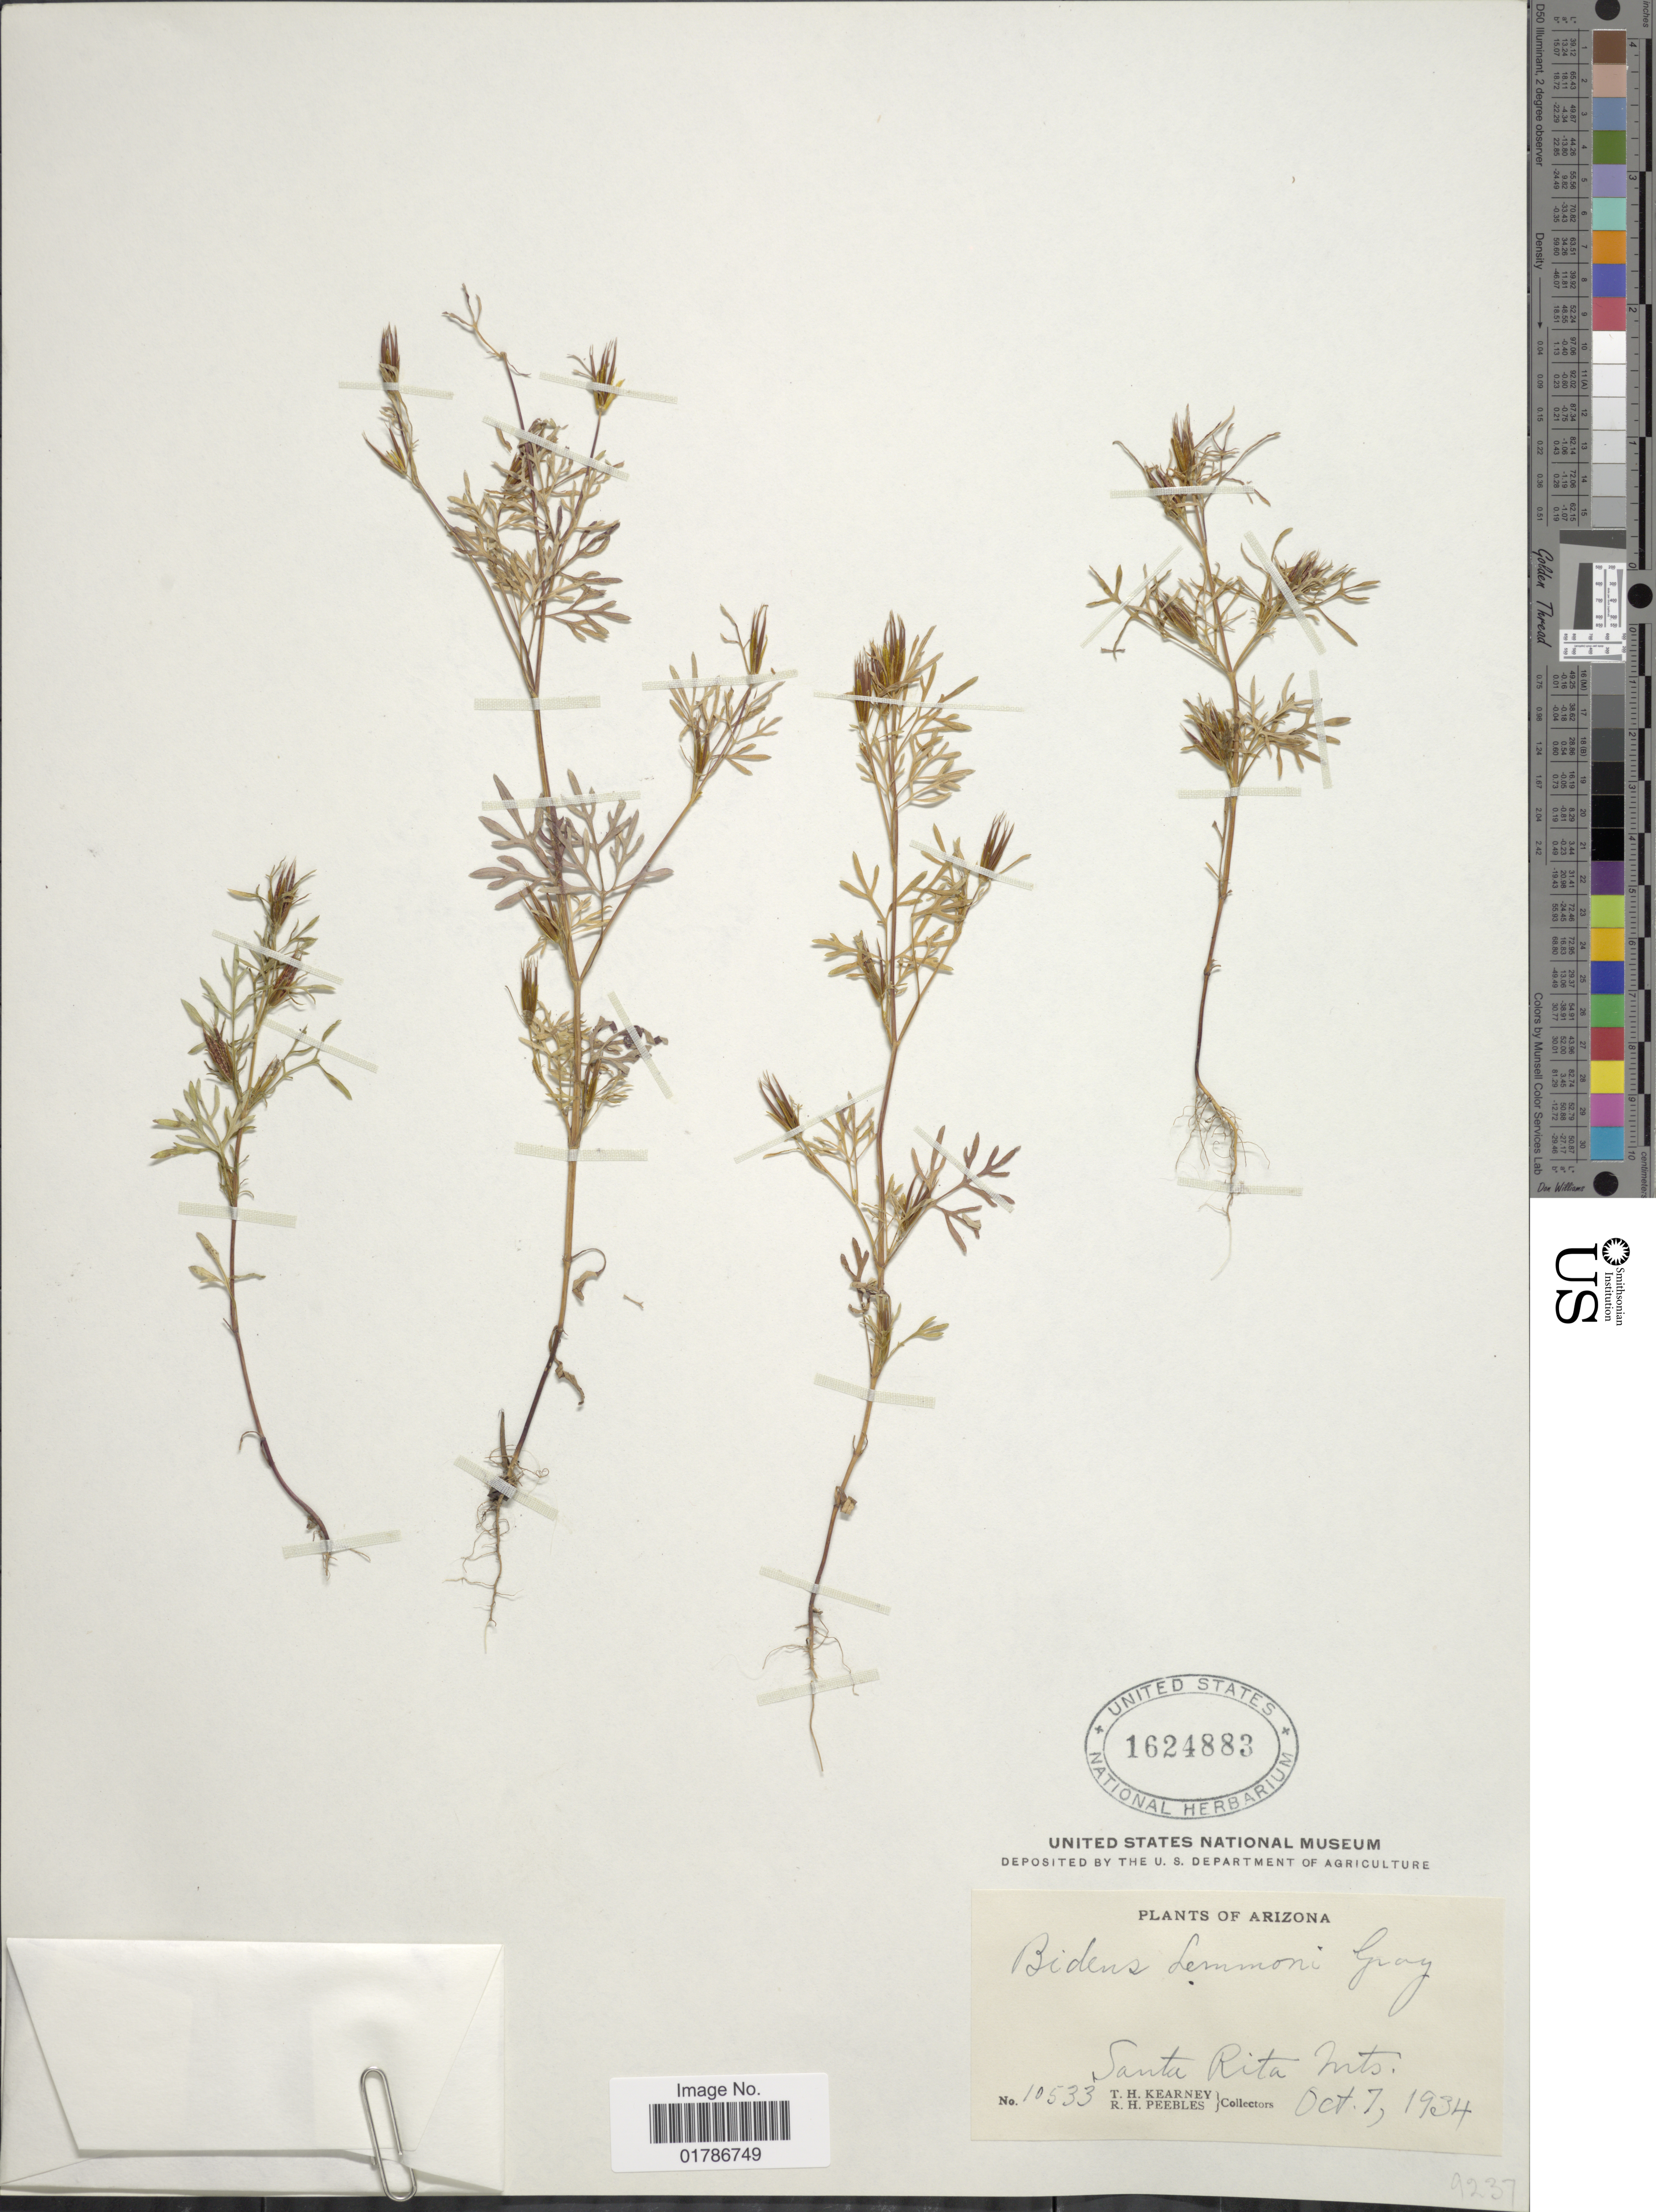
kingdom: Plantae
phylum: Tracheophyta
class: Magnoliopsida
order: Asterales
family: Asteraceae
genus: Bidens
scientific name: Bidens lemmonii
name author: A. Gray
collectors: T. H. Kearney & R. H. Peebles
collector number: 10533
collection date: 1934-10-07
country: United States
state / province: Arizona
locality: Santa Rita mts.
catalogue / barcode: US 1624883